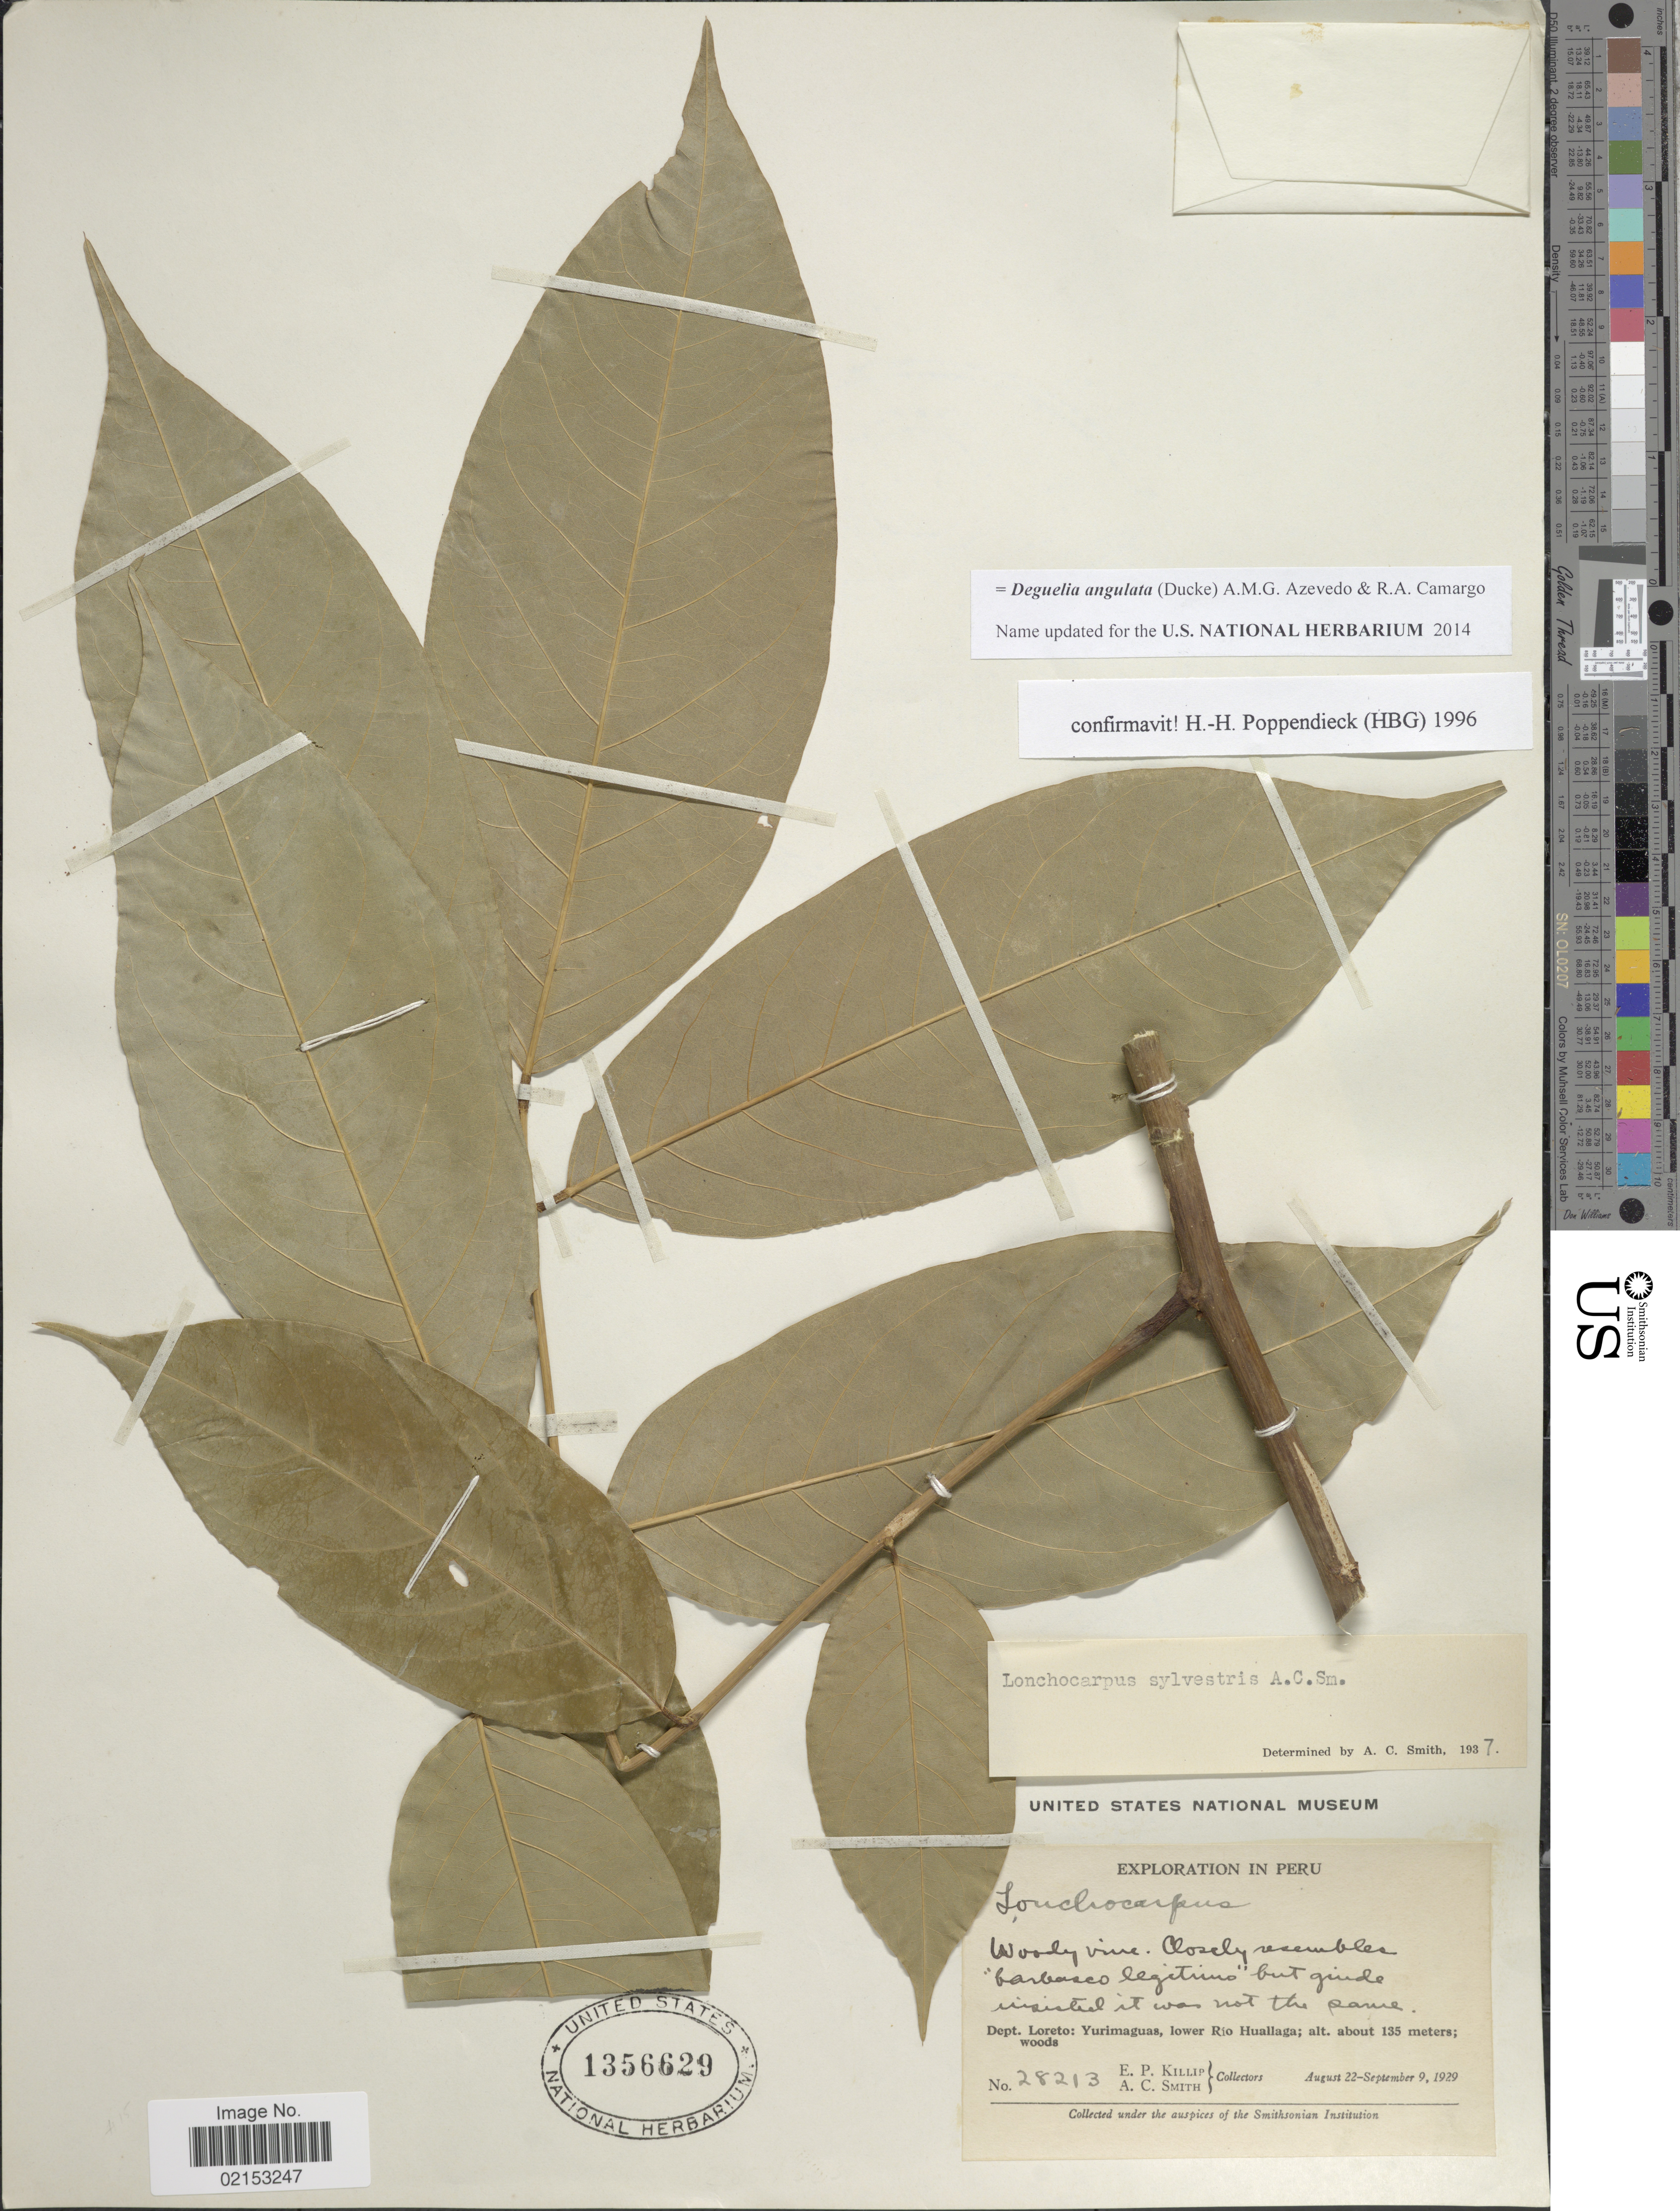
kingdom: Plantae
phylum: Tracheophyta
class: Magnoliopsida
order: Fabales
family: Fabaceae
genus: Deguelia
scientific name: Deguelia angulata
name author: (Ducke) A.M.G. Azevedo & R.A. Camargo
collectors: E. P. Killip & A. C. Smith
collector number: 28213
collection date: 1929-08-22/1929-09-09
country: Peru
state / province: Loreto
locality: Yurimaguas, lower Rio Huallaga.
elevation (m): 135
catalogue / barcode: US 1356629